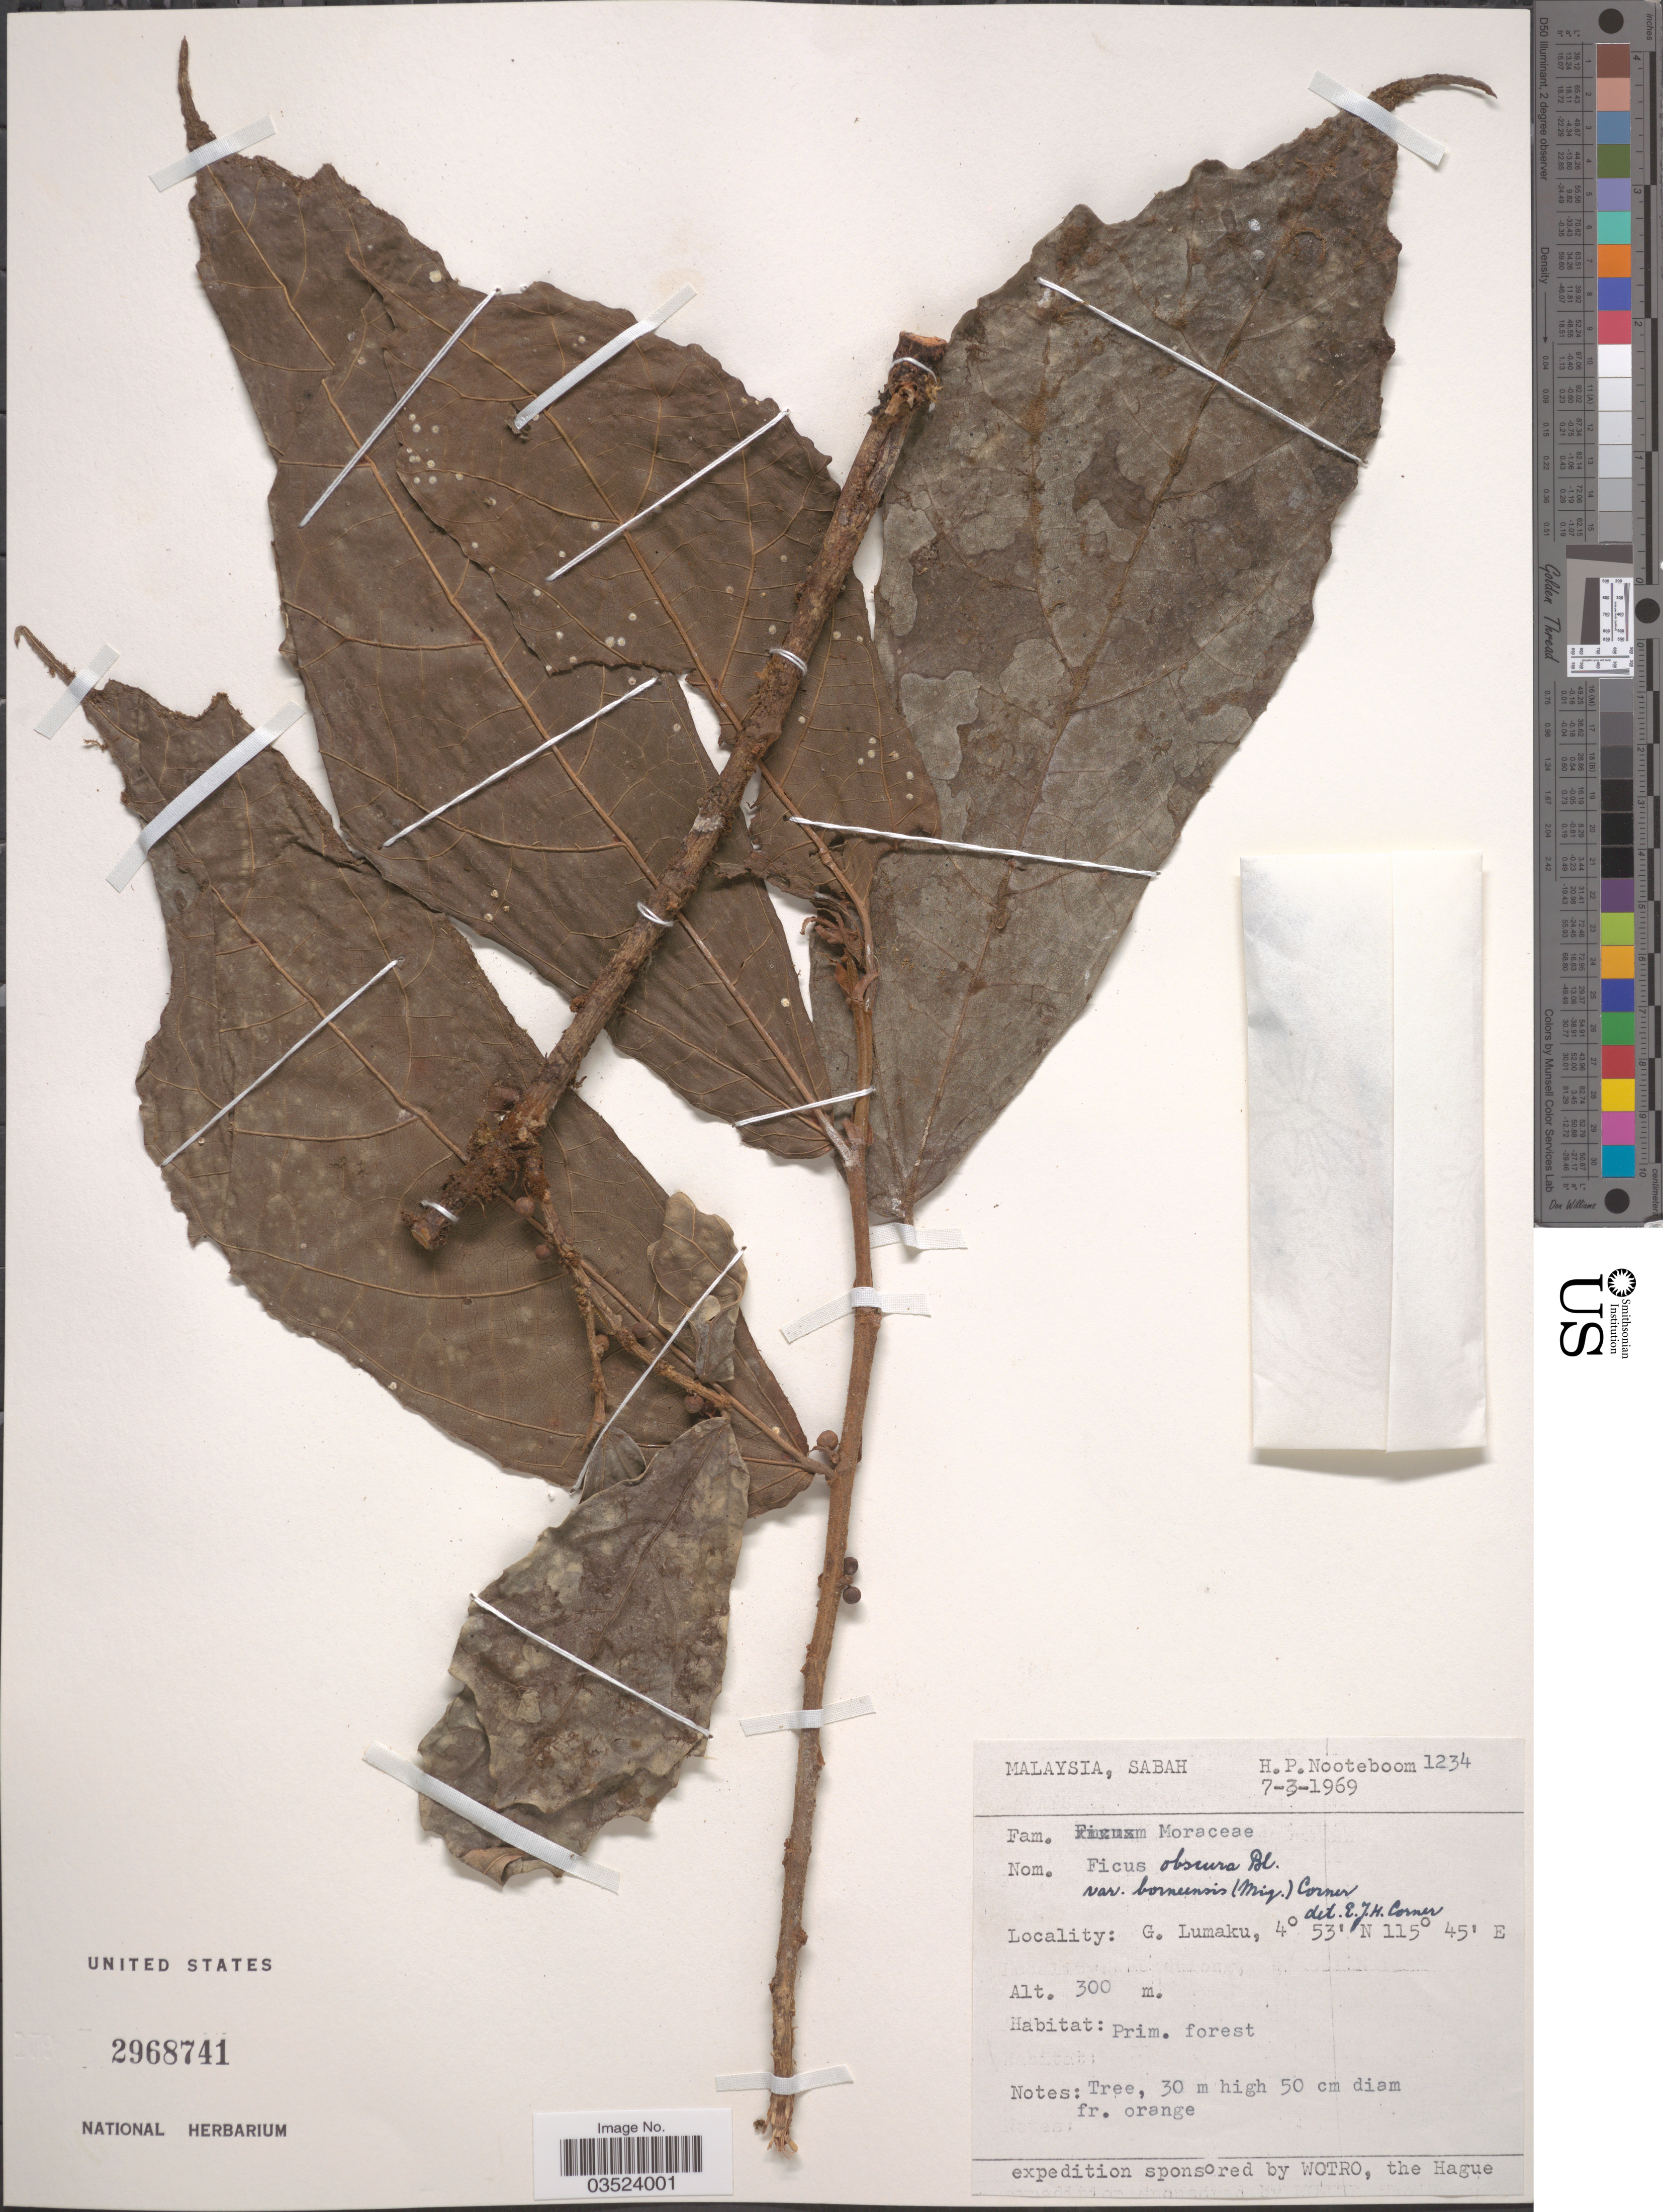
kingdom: Plantae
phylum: Tracheophyta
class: Magnoliopsida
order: Rosales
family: Moraceae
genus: Ficus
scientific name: Ficus obscura var. borneensis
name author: (Miq.) Corner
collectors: H. P. Nooteboom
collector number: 1234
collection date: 1969-03-07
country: Malaysia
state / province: Sabah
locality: G. Lumaku.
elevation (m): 300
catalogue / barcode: US 2968741